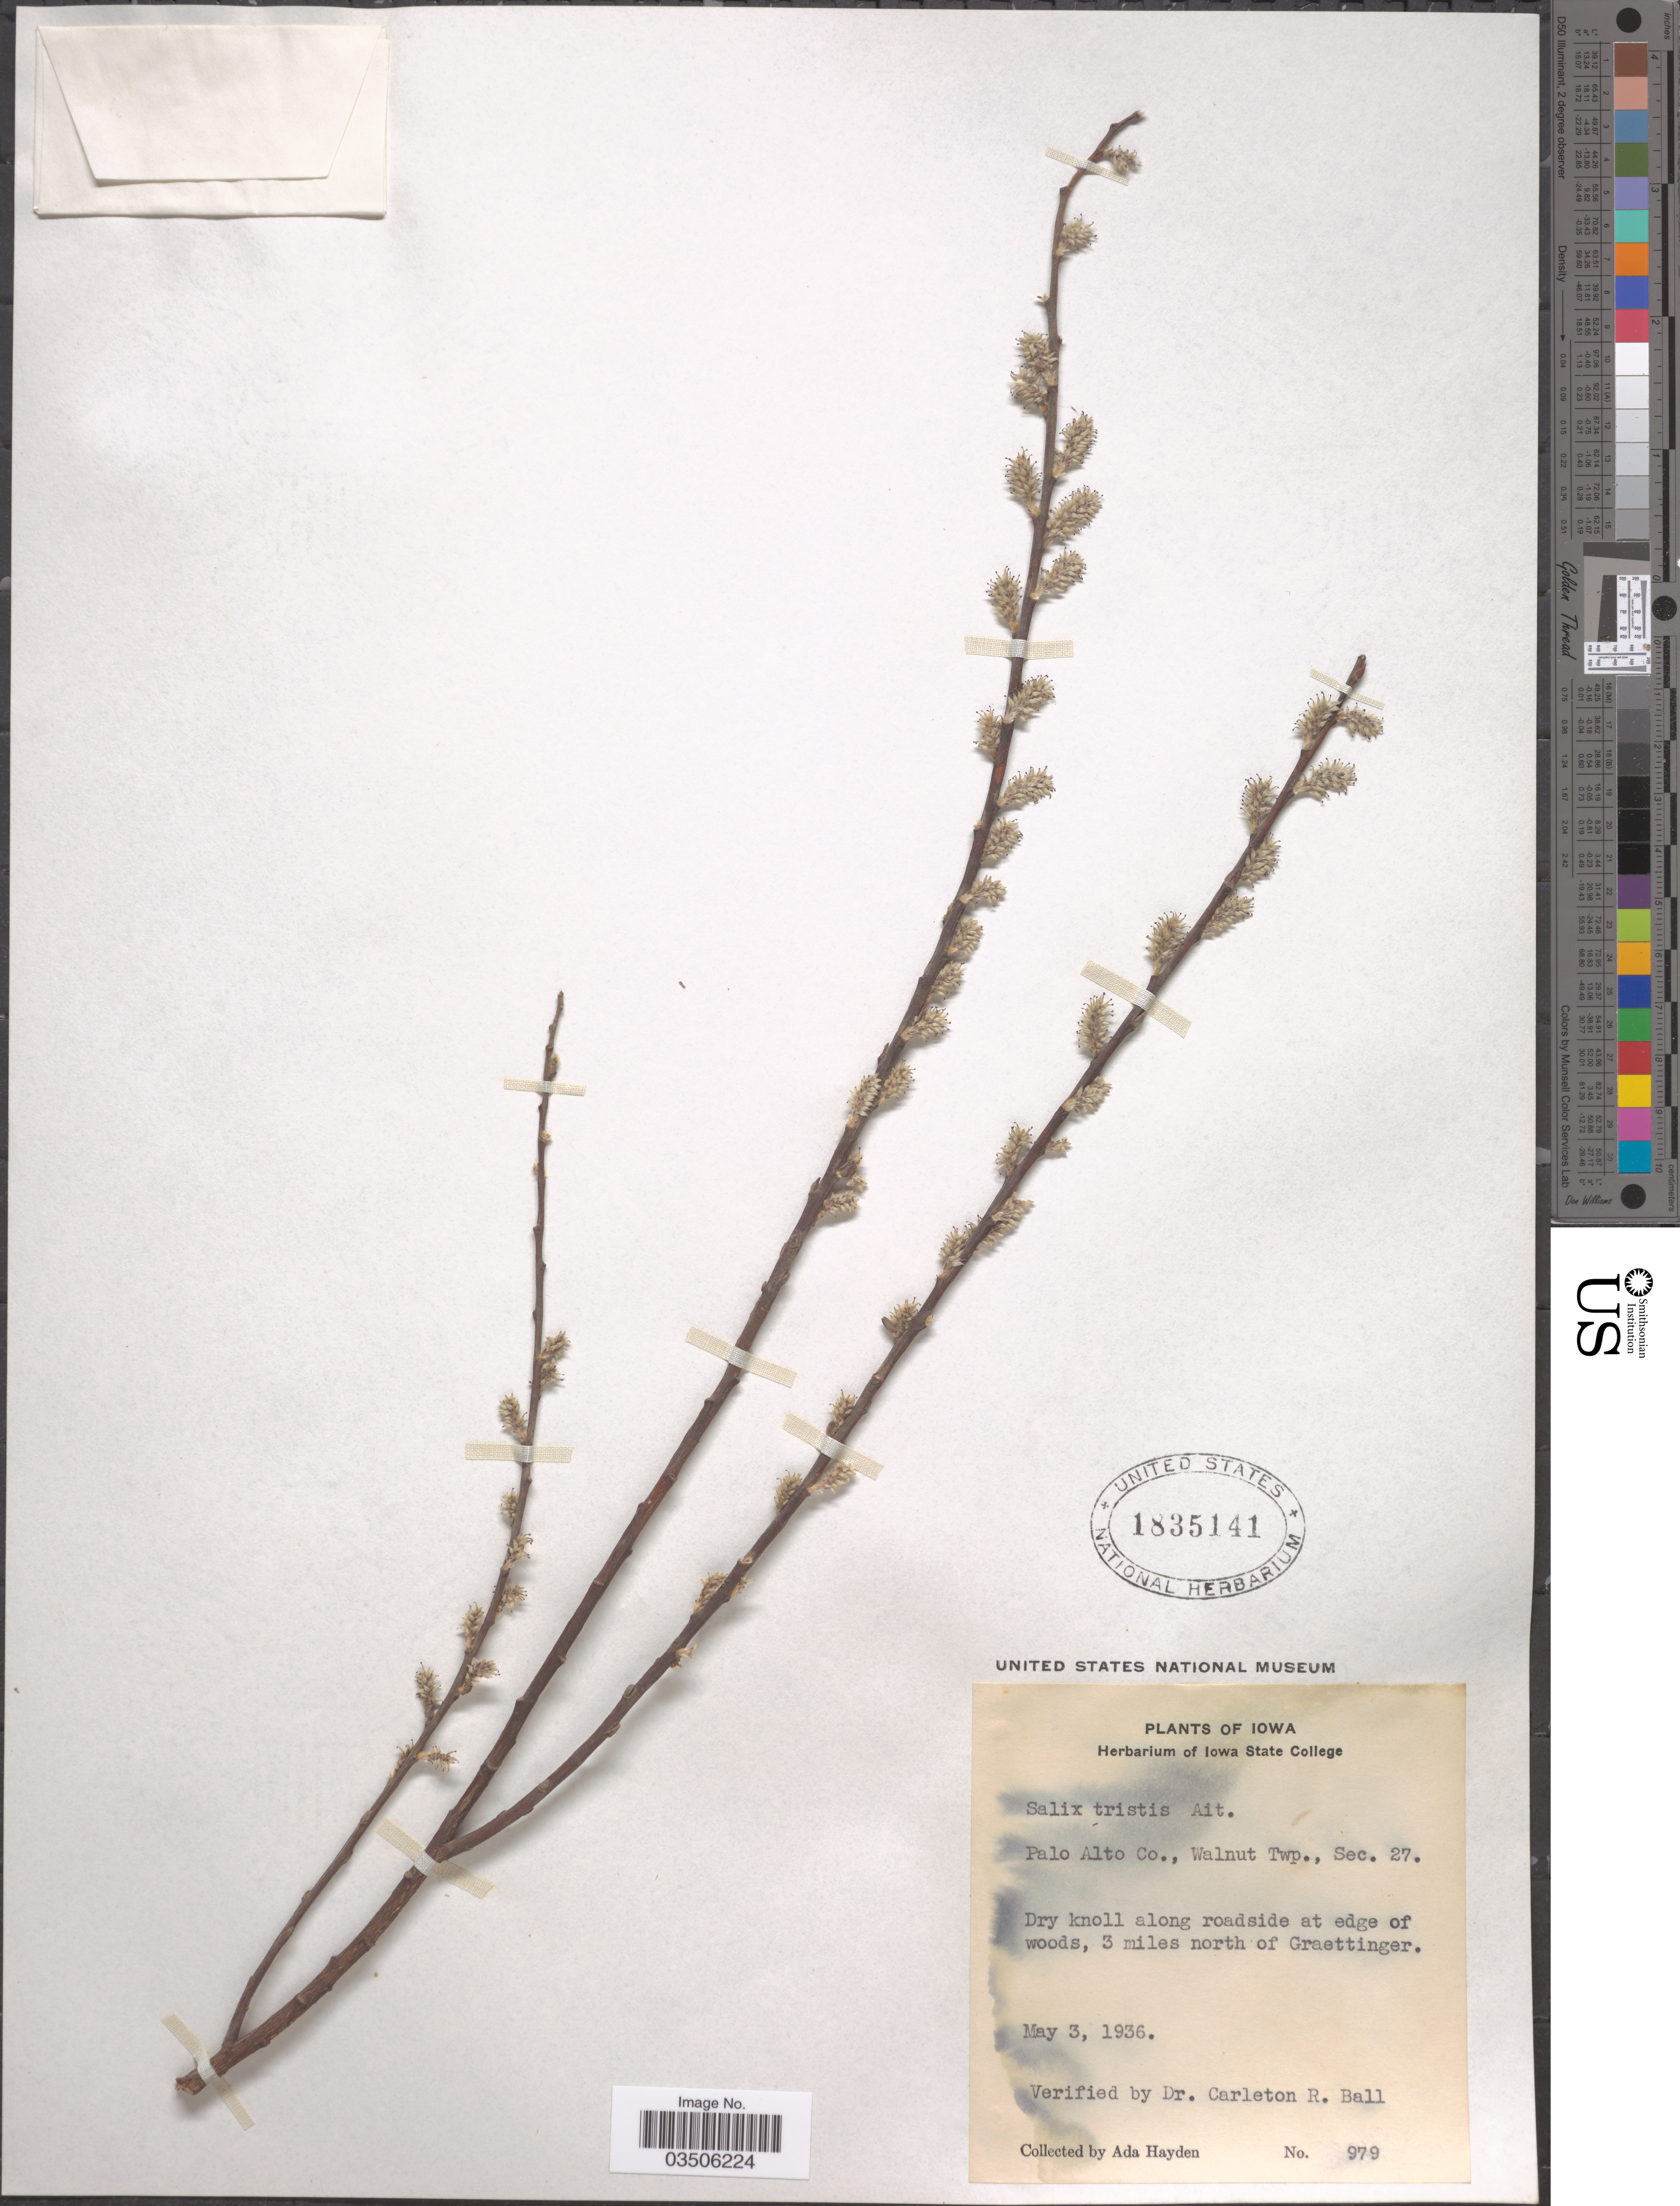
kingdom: Plantae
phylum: Tracheophyta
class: Magnoliopsida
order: Malpighiales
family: Salicaceae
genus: Salix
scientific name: Salix tristis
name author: Aiton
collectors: Ada Hayden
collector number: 979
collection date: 1936-05-03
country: United States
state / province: Iowa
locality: Palo Alto Co., Walnut Twp., Sec. 27. 3 miles north of Graettinger.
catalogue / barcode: US 1835141